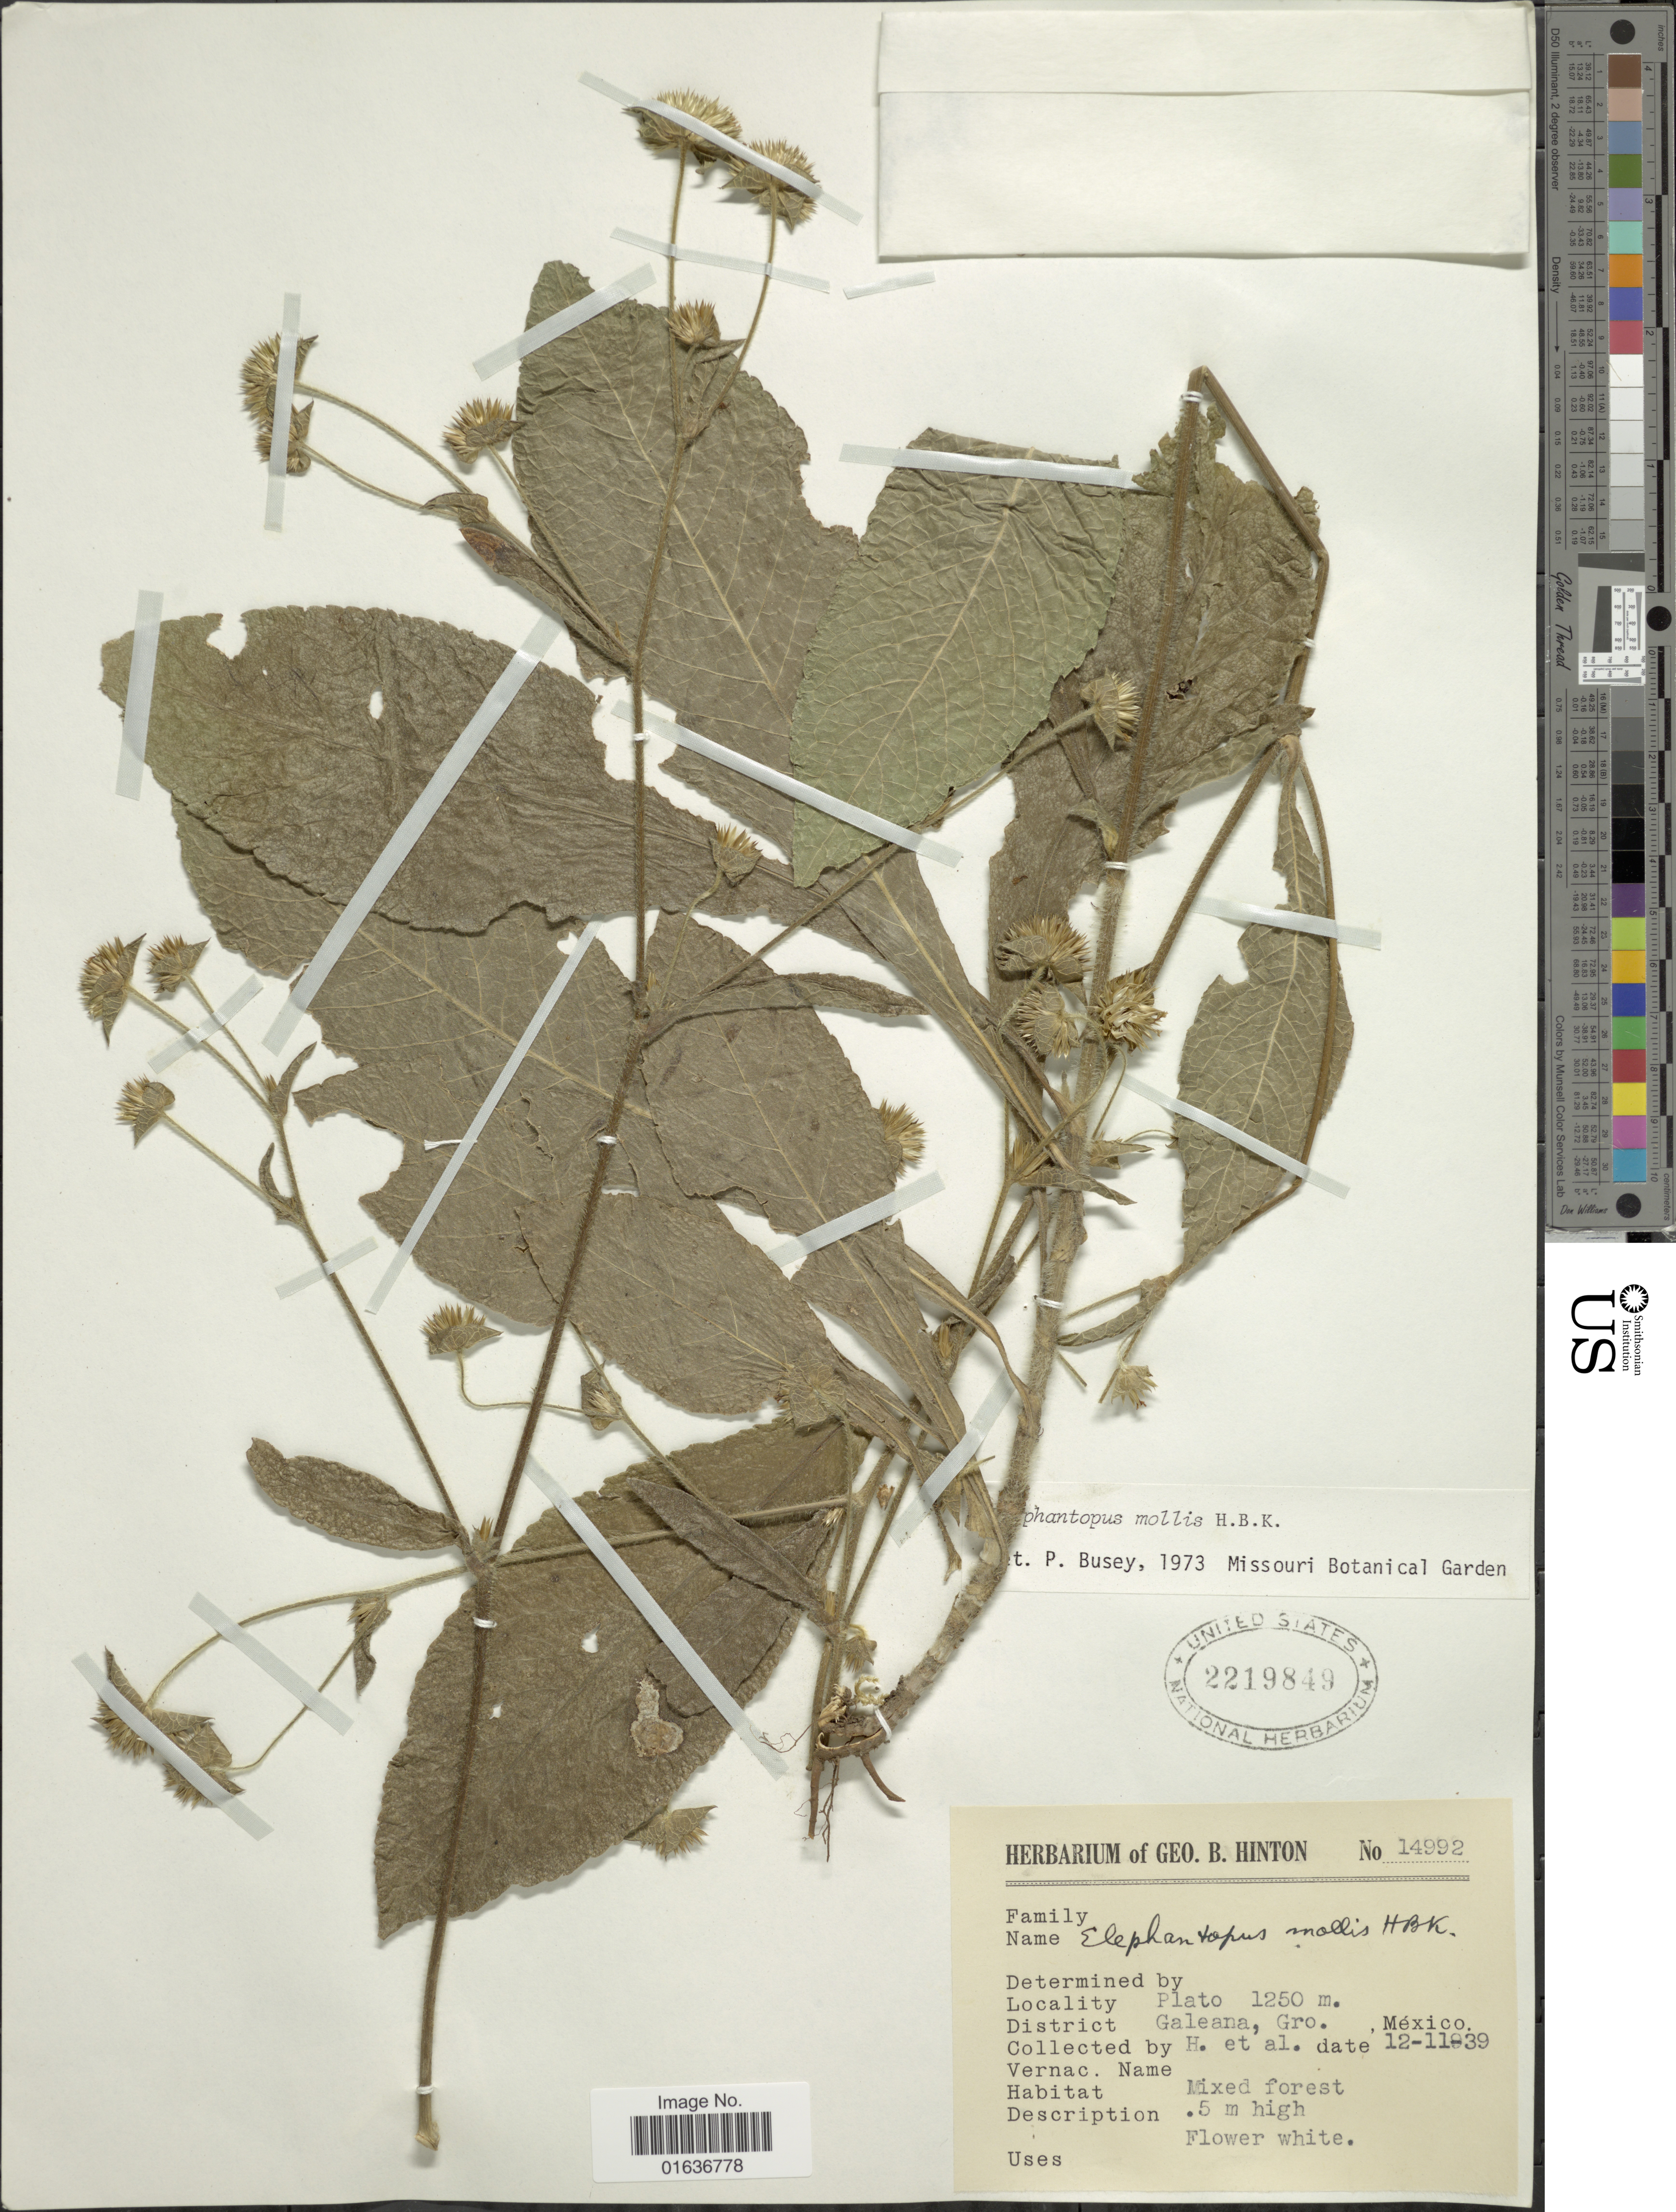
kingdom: Plantae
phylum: Tracheophyta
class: Magnoliopsida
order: Asterales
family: Asteraceae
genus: Elephantopus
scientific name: Elephantopus mollis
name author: Kunth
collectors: G. B. Hinton & et al.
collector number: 14992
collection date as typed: Transcribed d/m/y: 12/11/39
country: Mexico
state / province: Guerrero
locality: District Galeana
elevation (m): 1250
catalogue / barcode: US 2219849